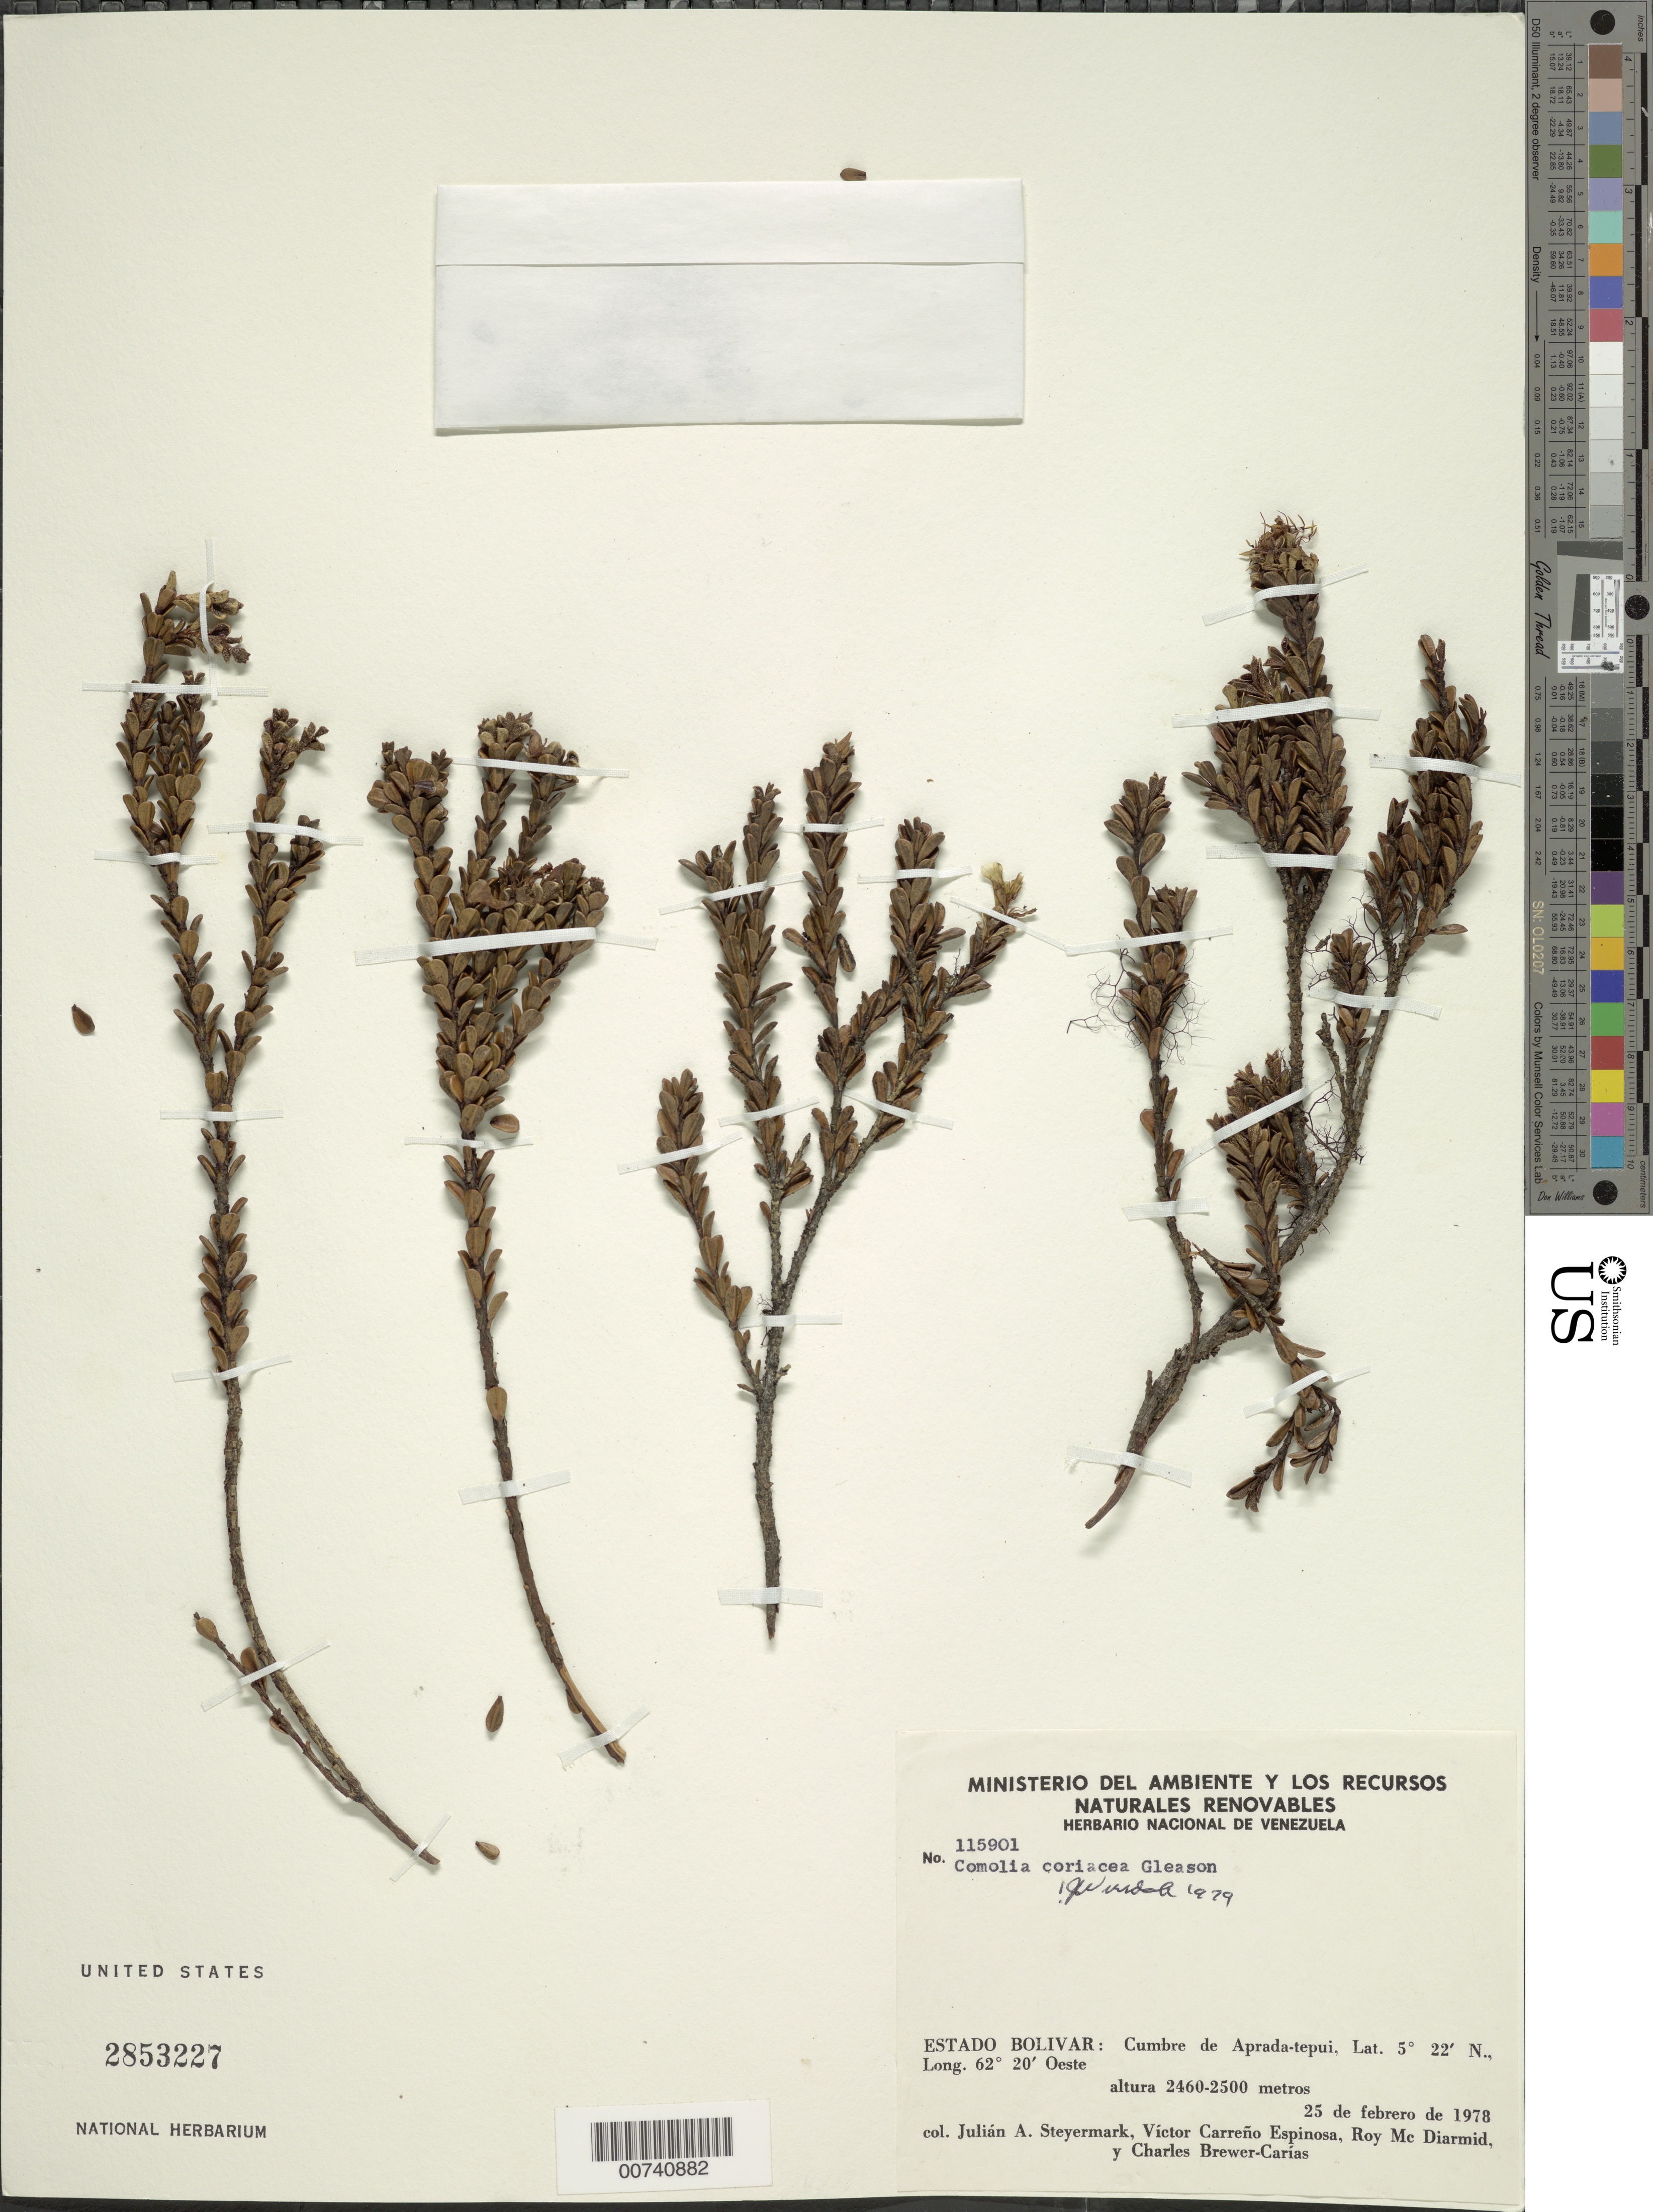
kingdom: Plantae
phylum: Tracheophyta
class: Magnoliopsida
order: Myrtales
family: Melastomataceae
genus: Comoliopsis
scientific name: Comoliopsis coriacea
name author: (Gleason) M.J. Rocha & P.J.F. Guim.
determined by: Nunes da Silva, Diego, (RB), Jardim Botanico do Rio de Janeiro - Herbario (BRAZIL)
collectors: J. Steyermark, V. Carreño E., R. Mc Diarmid & C. Brewer-Carias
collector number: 115901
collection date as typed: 23-Feb-78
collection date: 1978-02-23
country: Venezuela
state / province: Bolívar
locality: Aprada-tepuí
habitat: Summit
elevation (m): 2460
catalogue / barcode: US 2853227